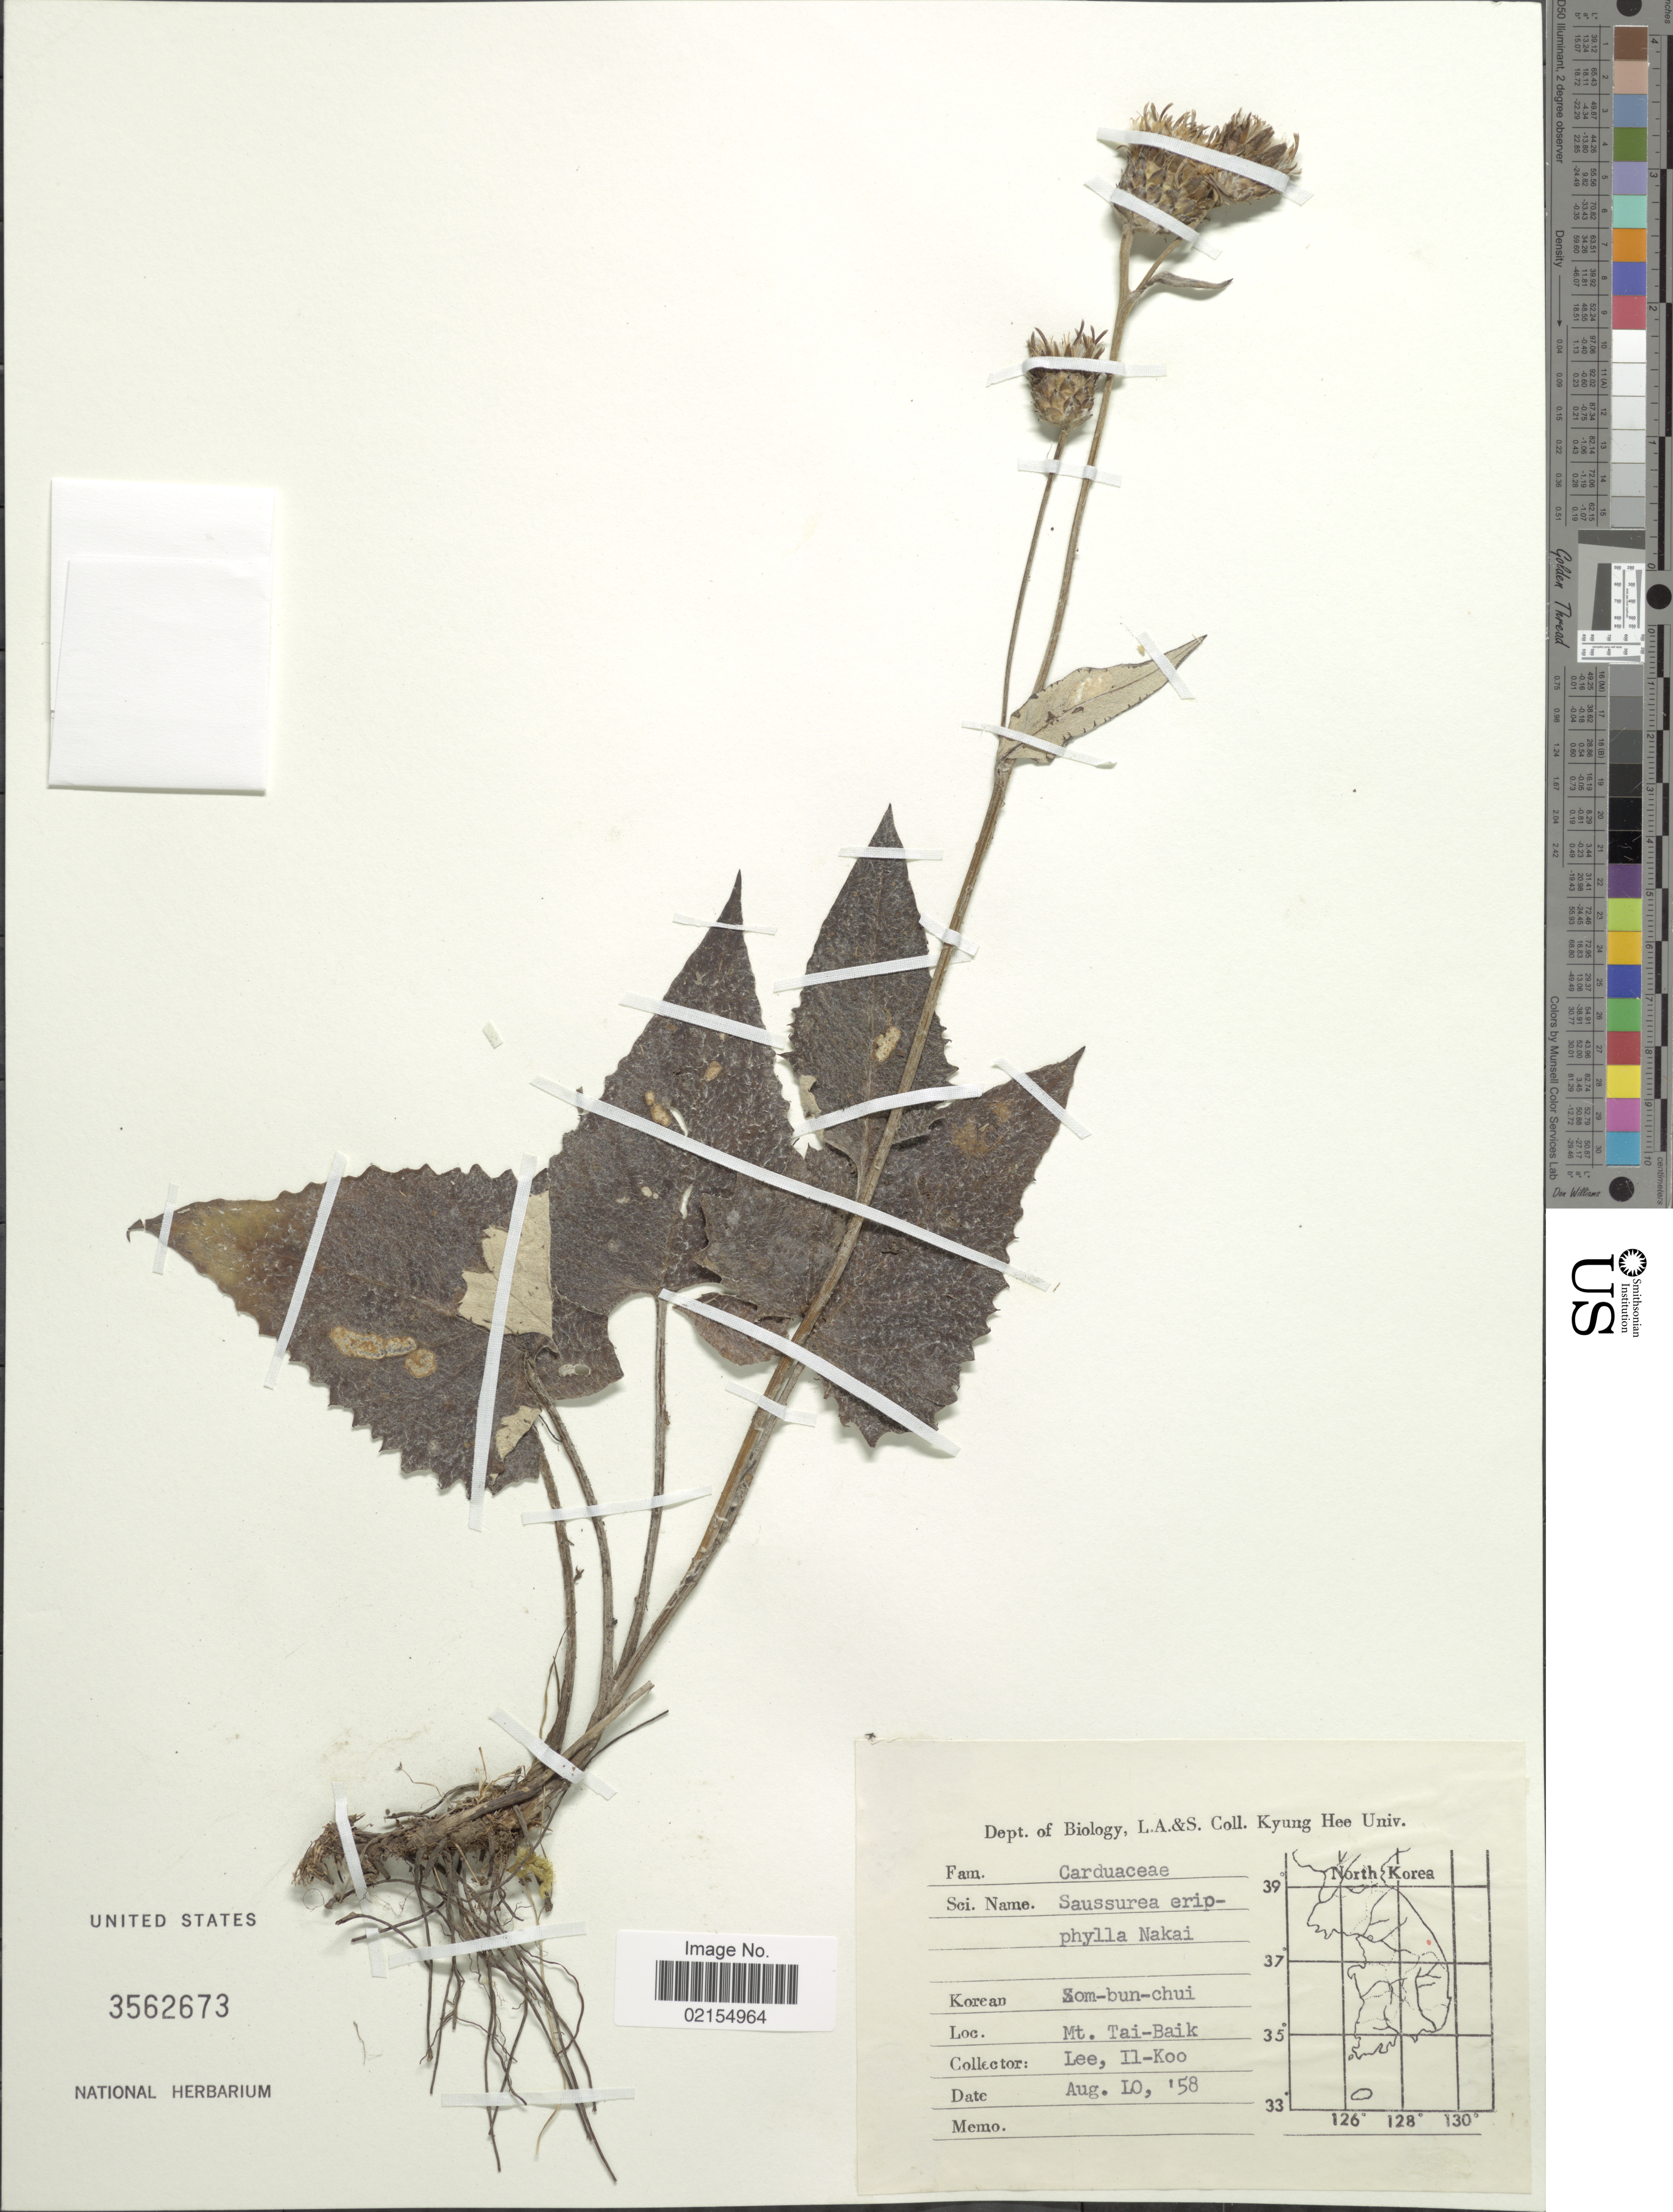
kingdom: Plantae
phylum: Tracheophyta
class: Magnoliopsida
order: Asterales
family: Asteraceae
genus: Saussurea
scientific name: Saussurea eriophylla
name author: Nakai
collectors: Il-Ko Lee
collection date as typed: Transcribed d/m/y: 10/8/58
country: South Korea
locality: Som-bun-chui, Mt. Tai-Baik, Korean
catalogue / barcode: US 3562673